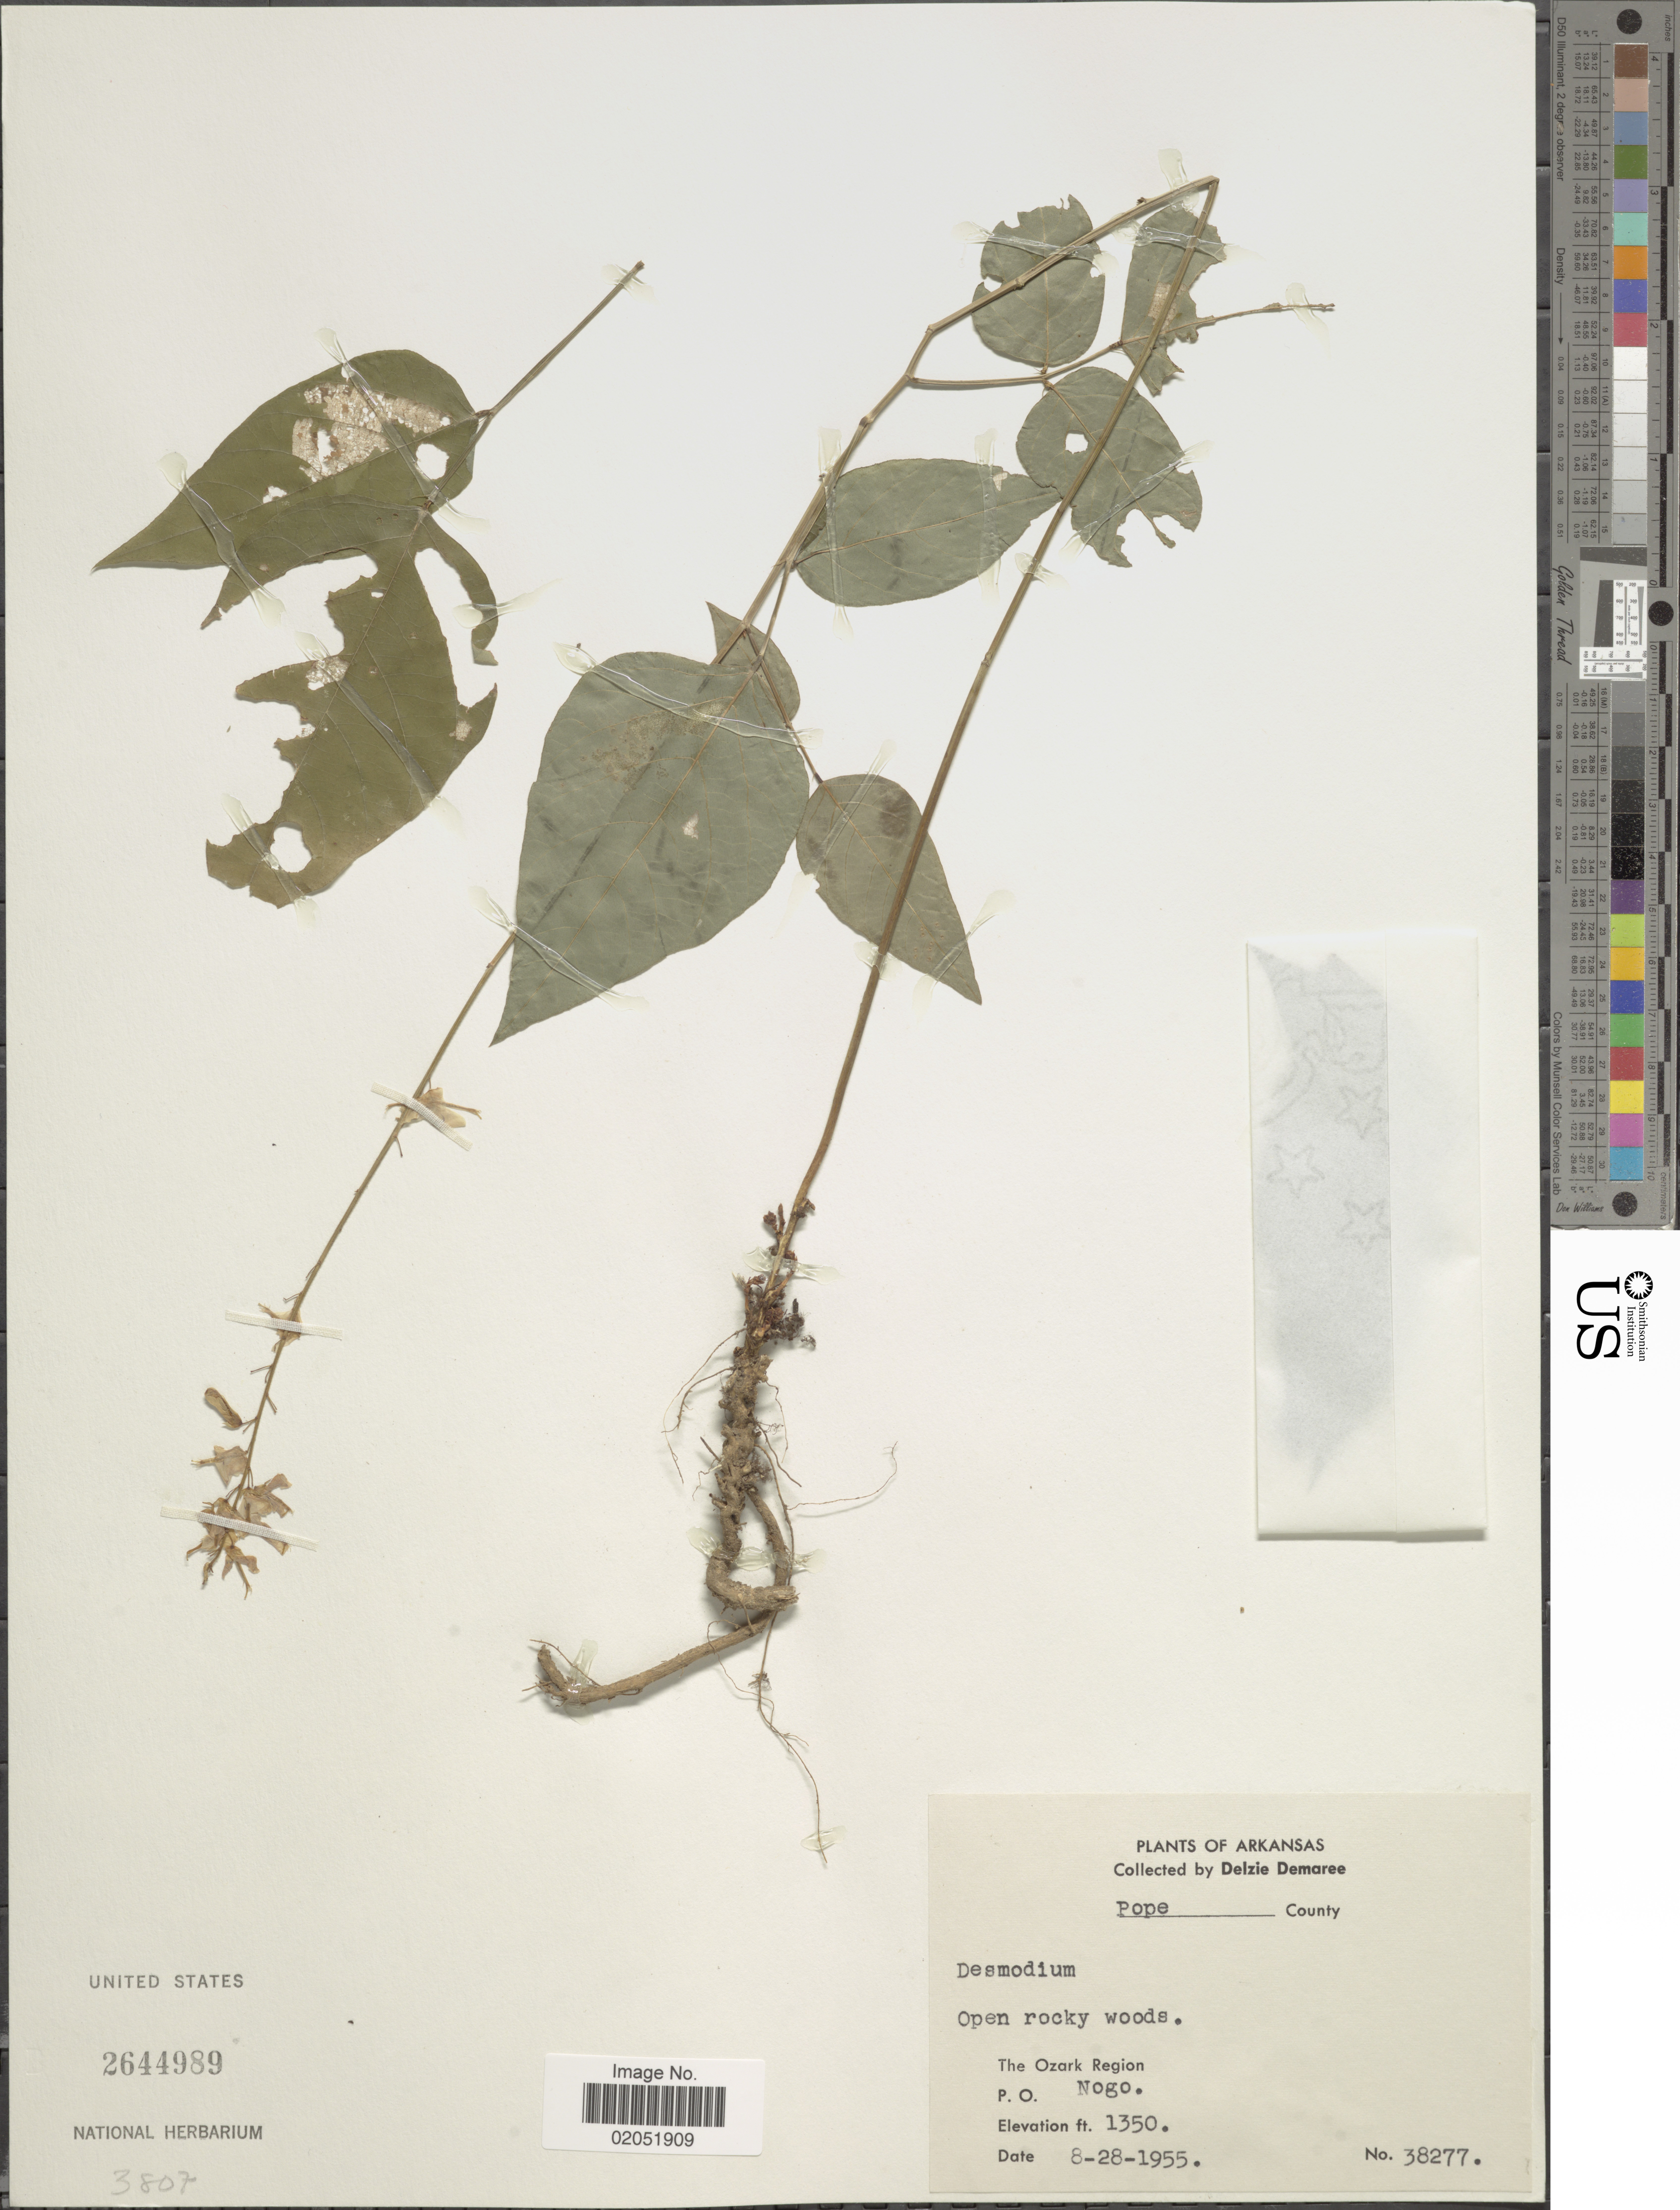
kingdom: Plantae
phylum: Tracheophyta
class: Magnoliopsida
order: Fabales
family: Fabaceae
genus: Desmodium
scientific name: Desmodium sp.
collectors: D. Demaree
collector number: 38277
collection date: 1955-08-28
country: United States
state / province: Arkansas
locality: Arkansas, Pope County, Open Rocky Region, The Ozark Region.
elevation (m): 411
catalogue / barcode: US 2644989